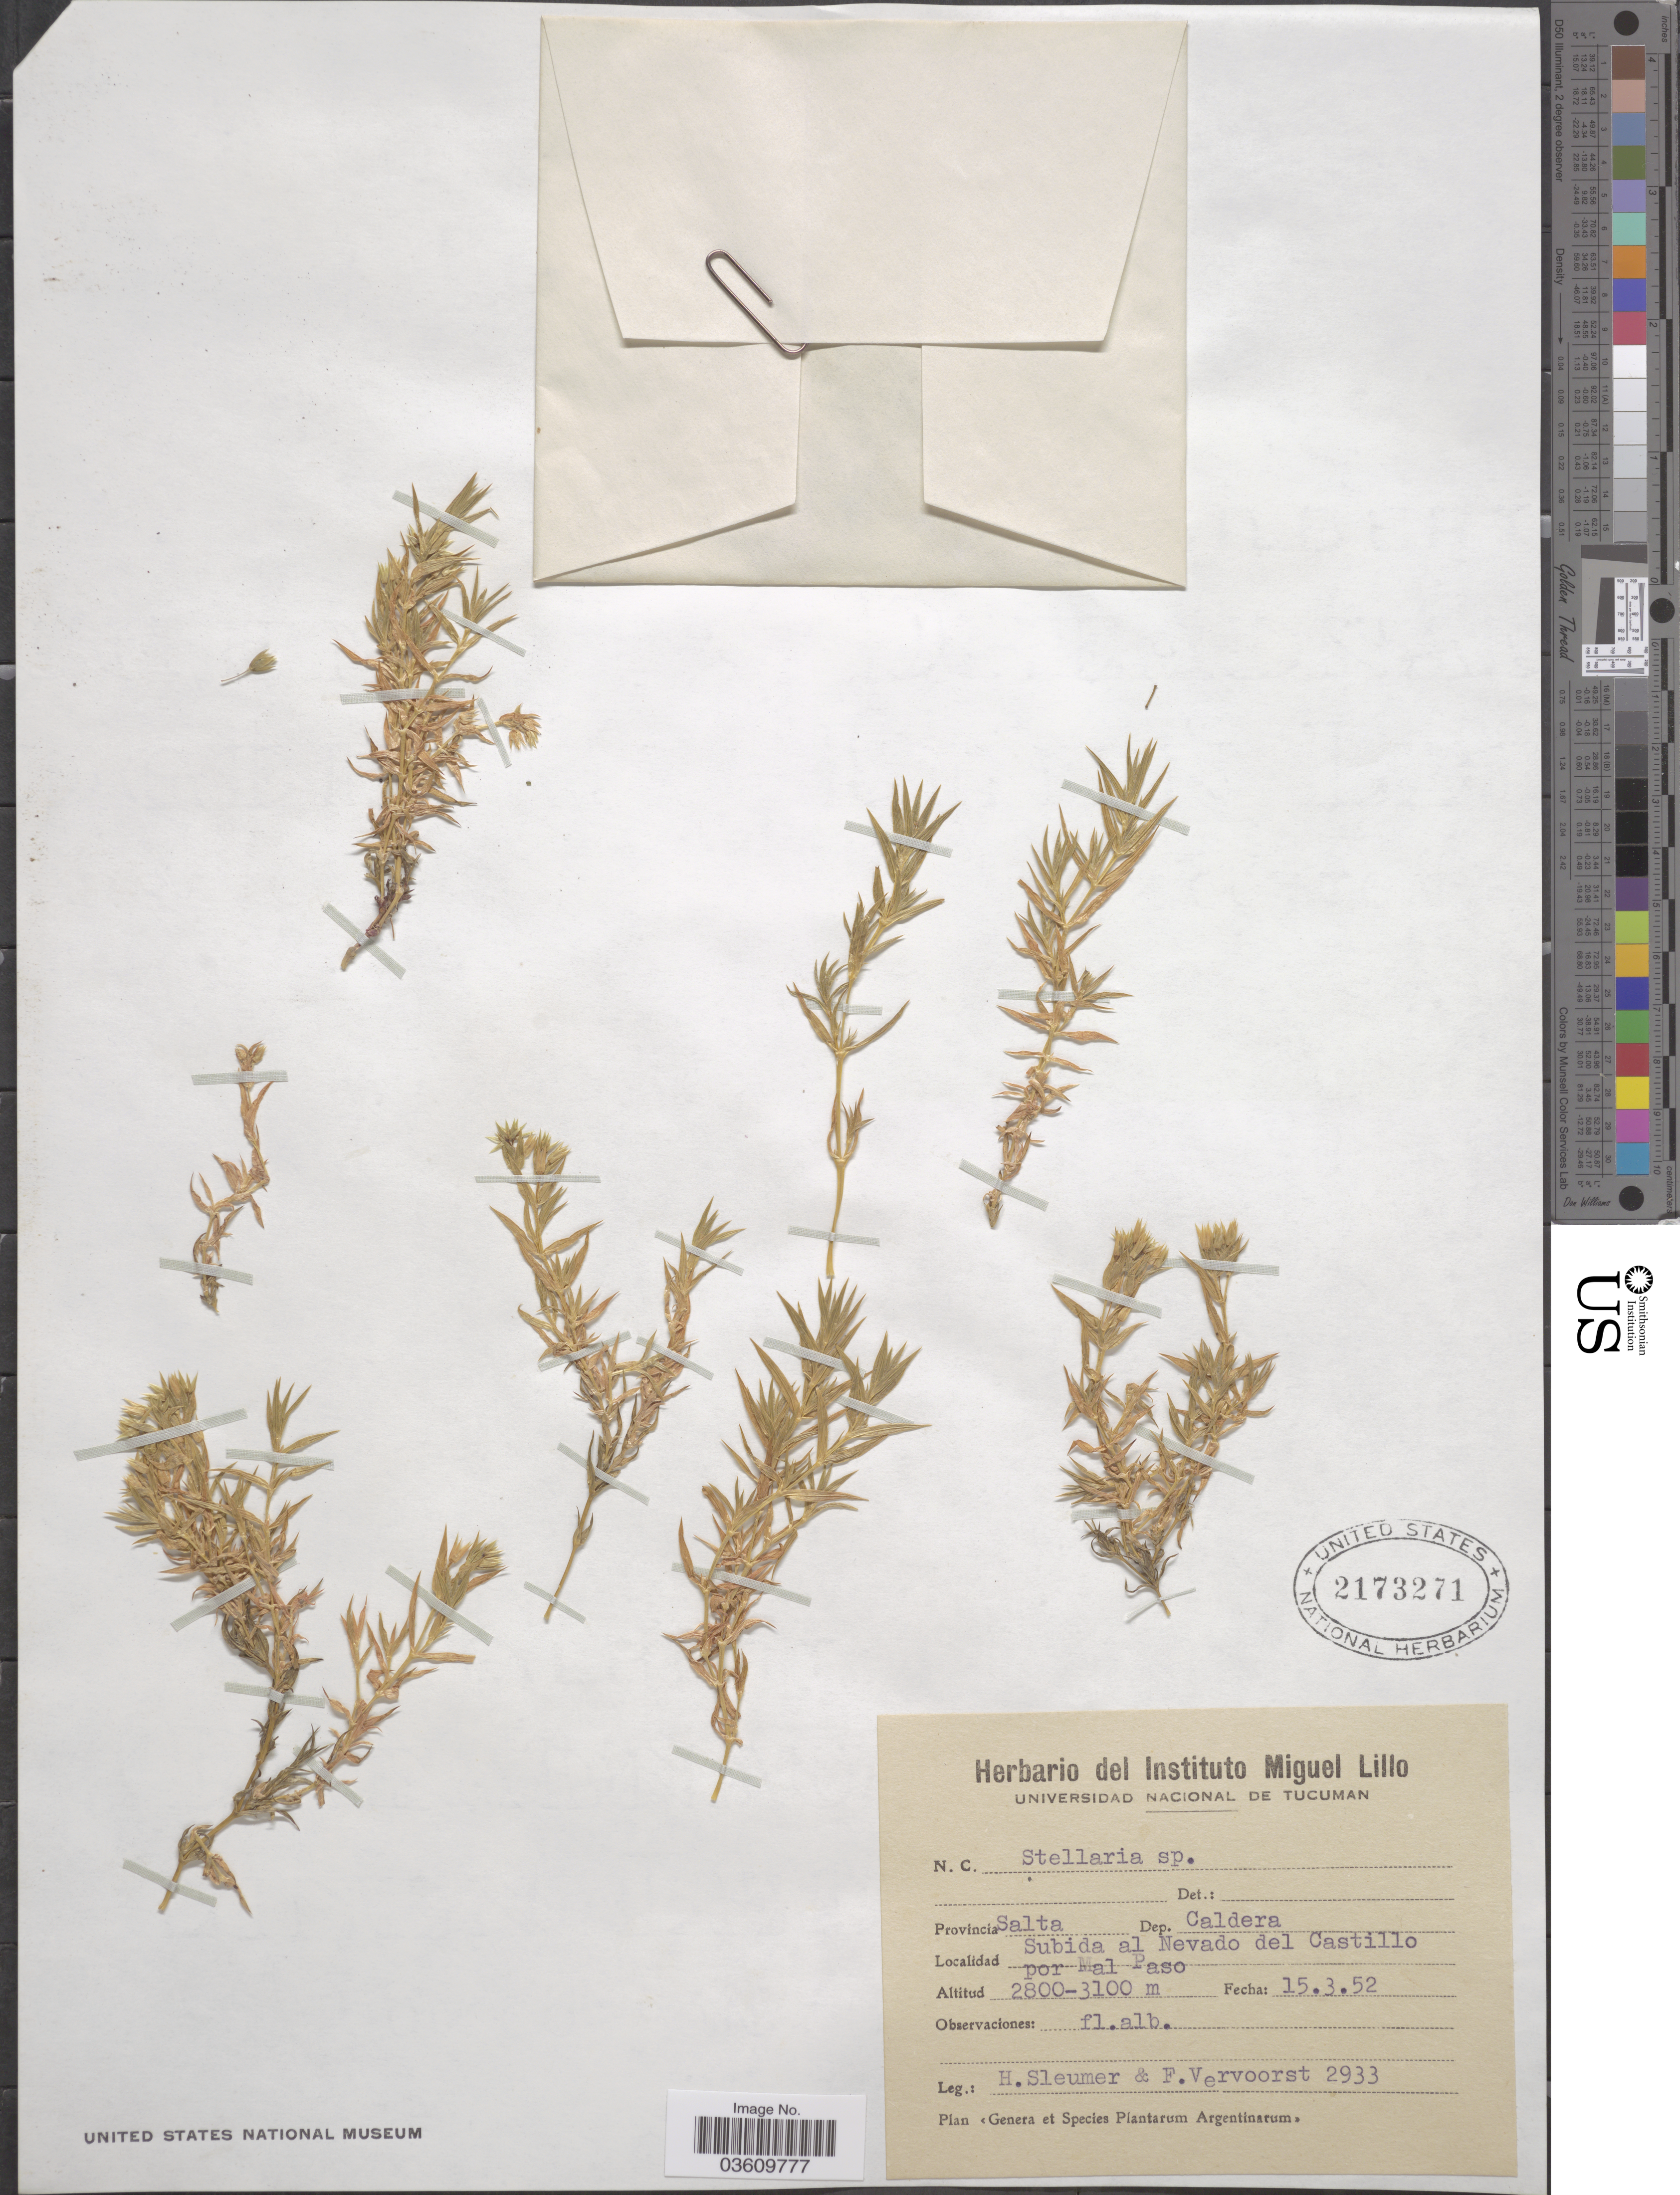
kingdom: Plantae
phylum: Tracheophyta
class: Magnoliopsida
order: Caryophyllales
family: Caryophyllaceae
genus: Stellaria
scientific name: Stellaria sp.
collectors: H. O. Sleumer & F. Vervoorst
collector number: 2933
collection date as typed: Transcribed d/m/y: 15/3/52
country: Argentina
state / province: Salta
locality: Dep. Caldera. Subida al Nevado del Castillo por Mal Paso.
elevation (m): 2800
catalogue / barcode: US 2173271